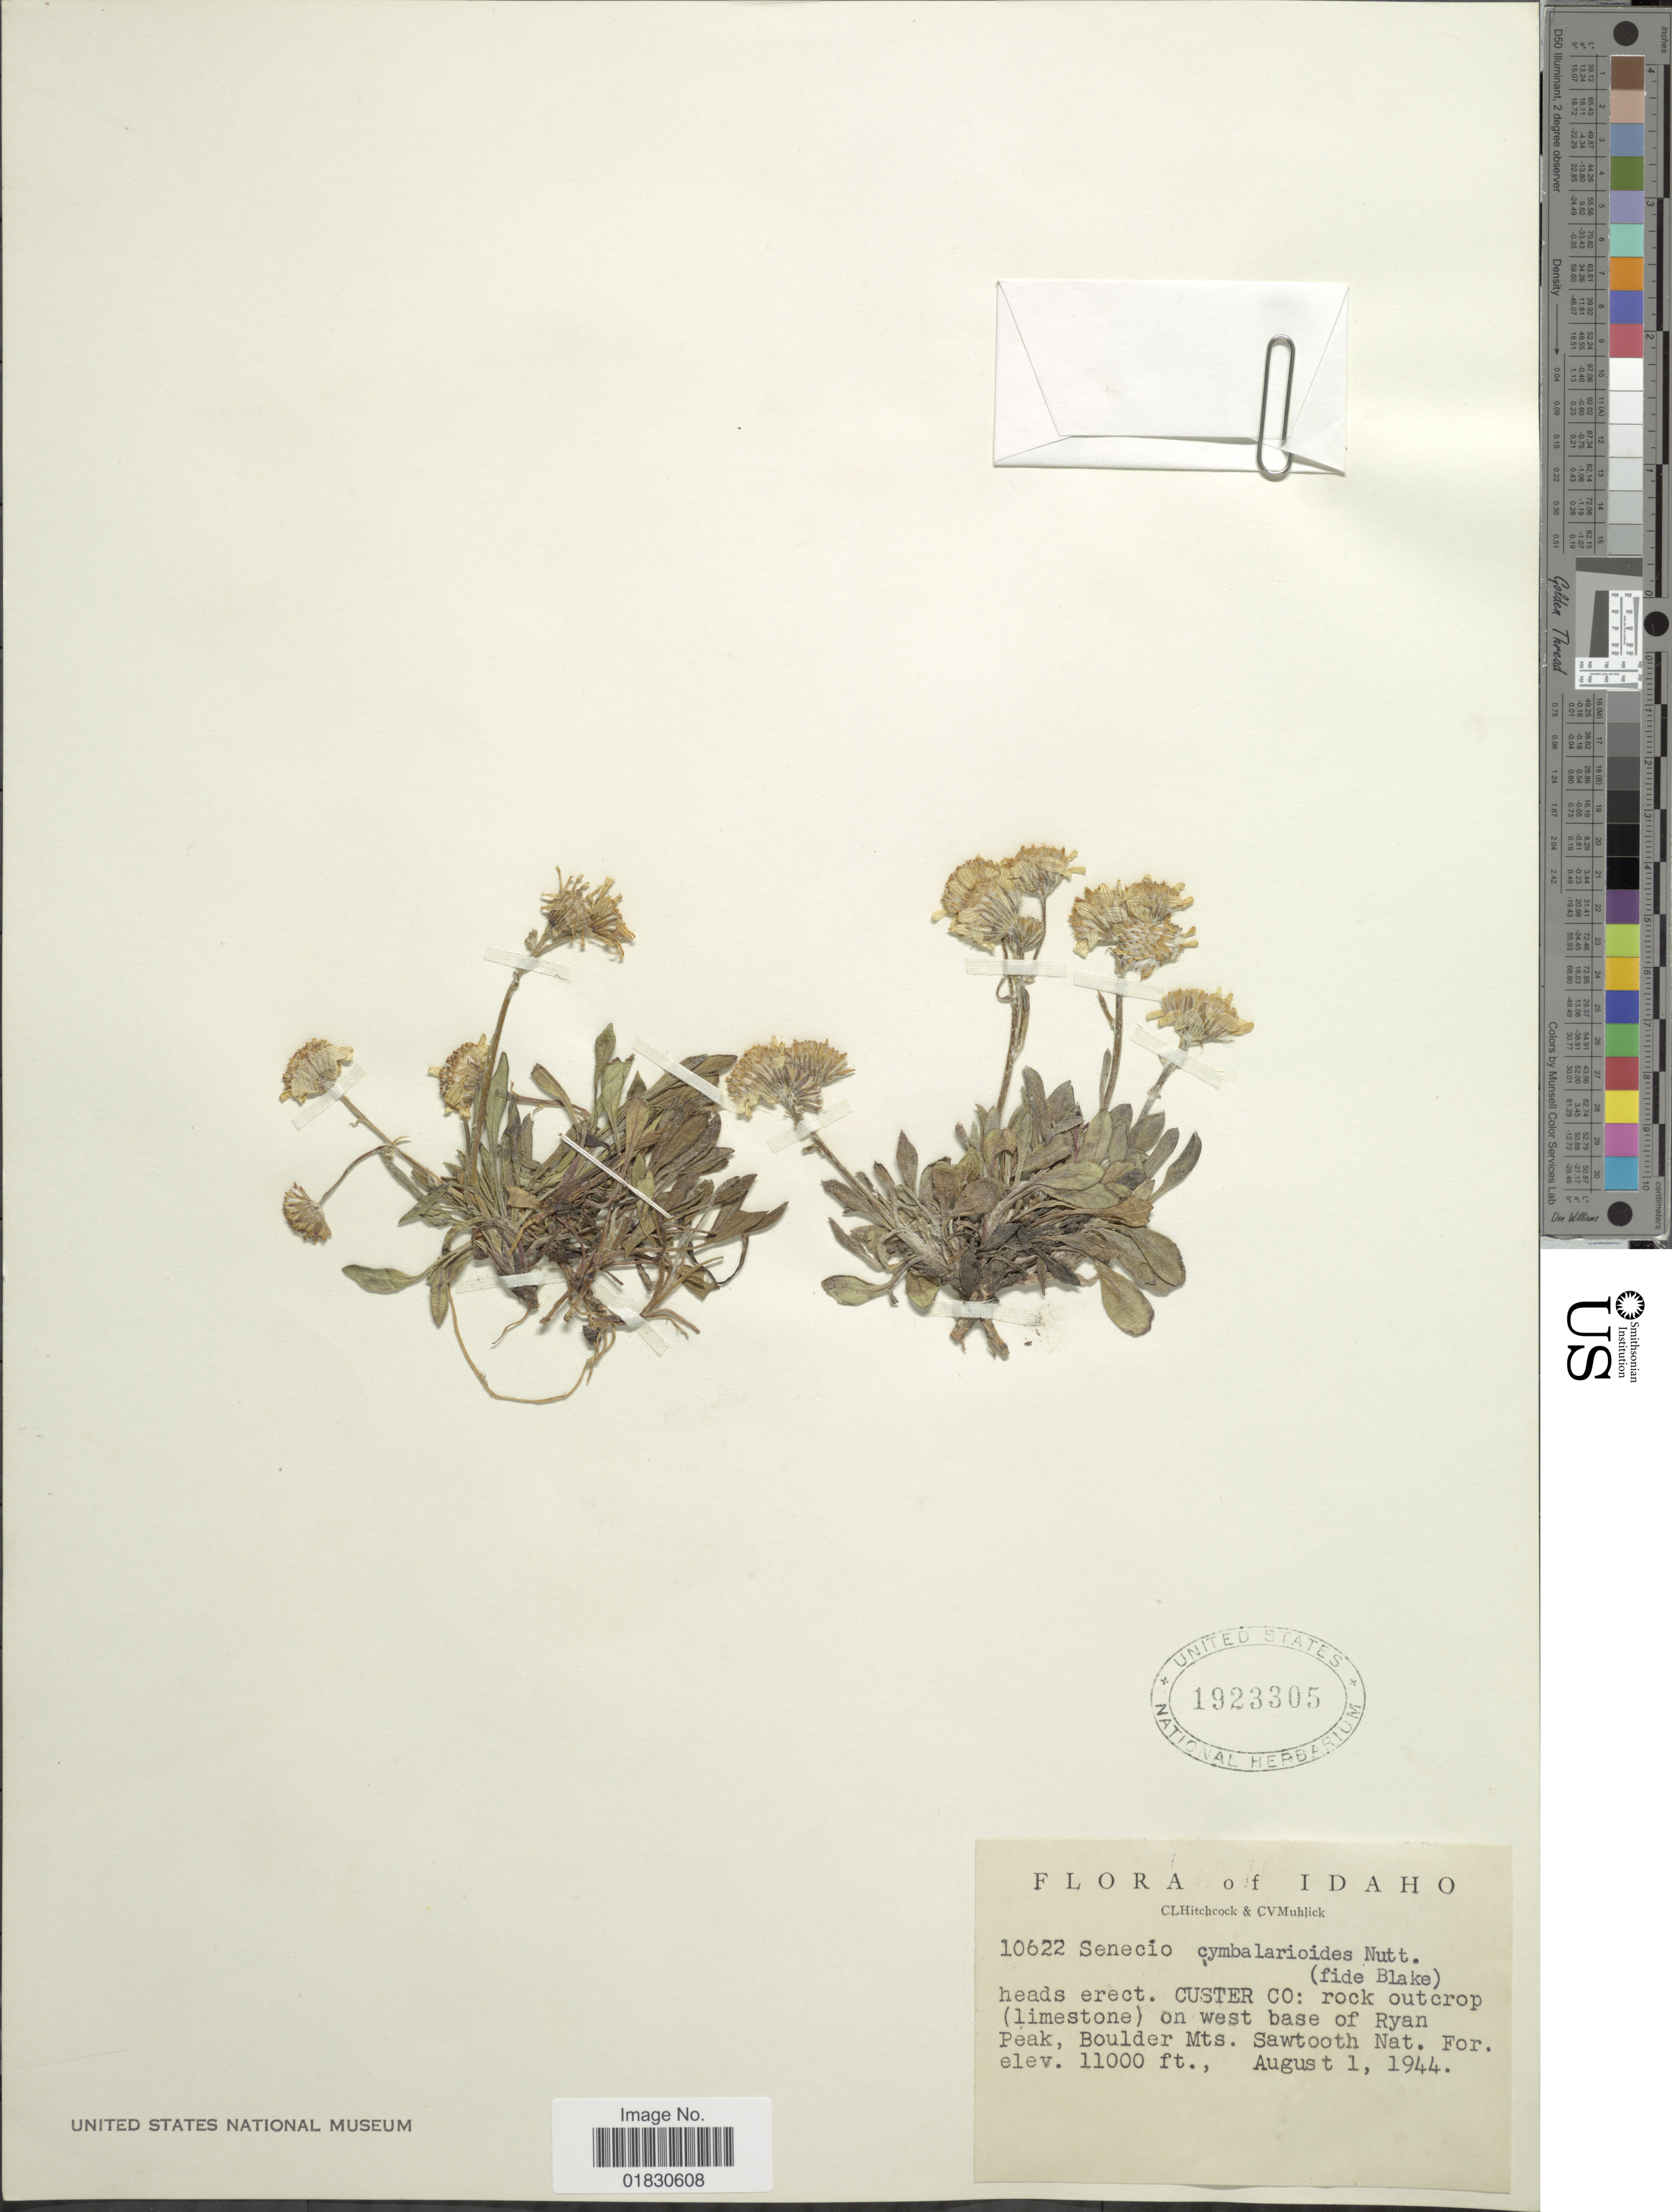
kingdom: Plantae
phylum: Tracheophyta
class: Magnoliopsida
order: Asterales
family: Asteraceae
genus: Packera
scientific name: Packera cymbalarioides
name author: (H. Buek) W.A. Weber & Á. Löve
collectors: C. L. Hitchcock & C. V. Muhlick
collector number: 10622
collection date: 1944-08-01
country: United States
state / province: Idaho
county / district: Custer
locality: rock outcrop, on west base of Ryan Peak, Boulder Mts, Sawtooth Nat. For.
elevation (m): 3353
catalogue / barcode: US 1923305